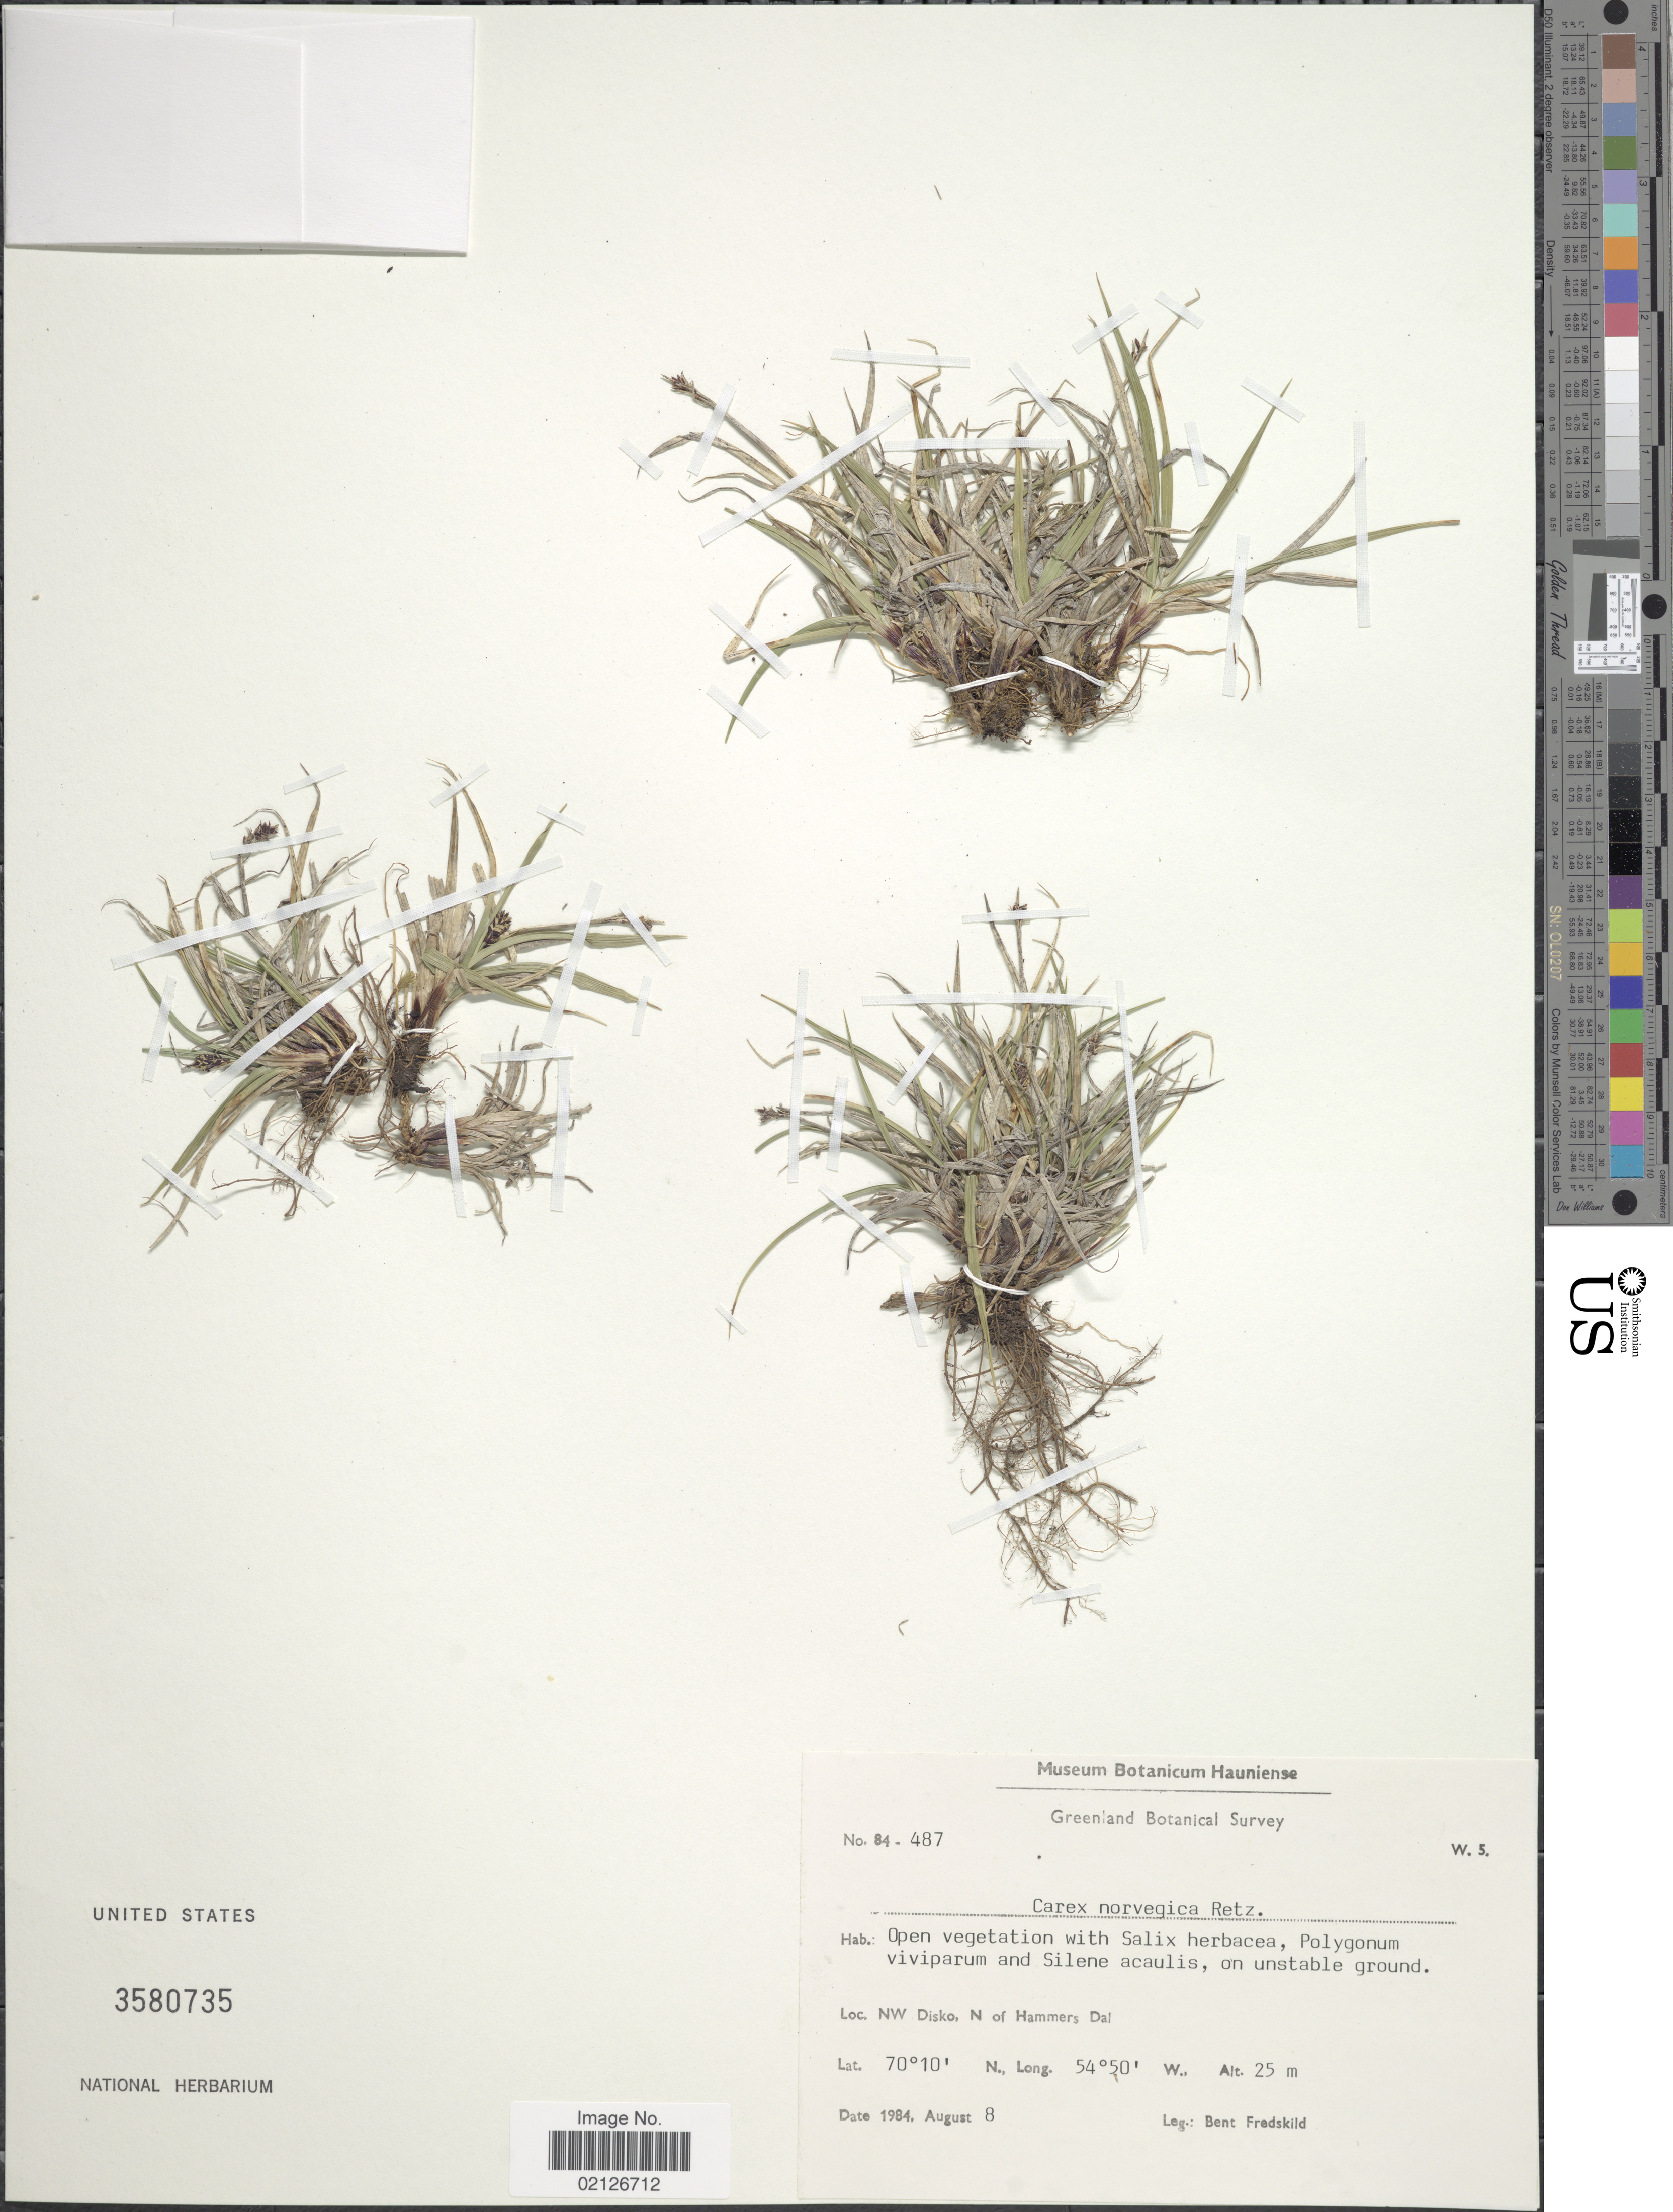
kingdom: Plantae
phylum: Tracheophyta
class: Liliopsida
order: Poales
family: Cyperaceae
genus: Carex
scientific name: Carex norvegica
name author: Retz.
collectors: B. Fredskild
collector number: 84-487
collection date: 1984-08-08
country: Greenland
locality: NW Disko, N of Hammers Dal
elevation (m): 25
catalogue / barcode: US 3580735